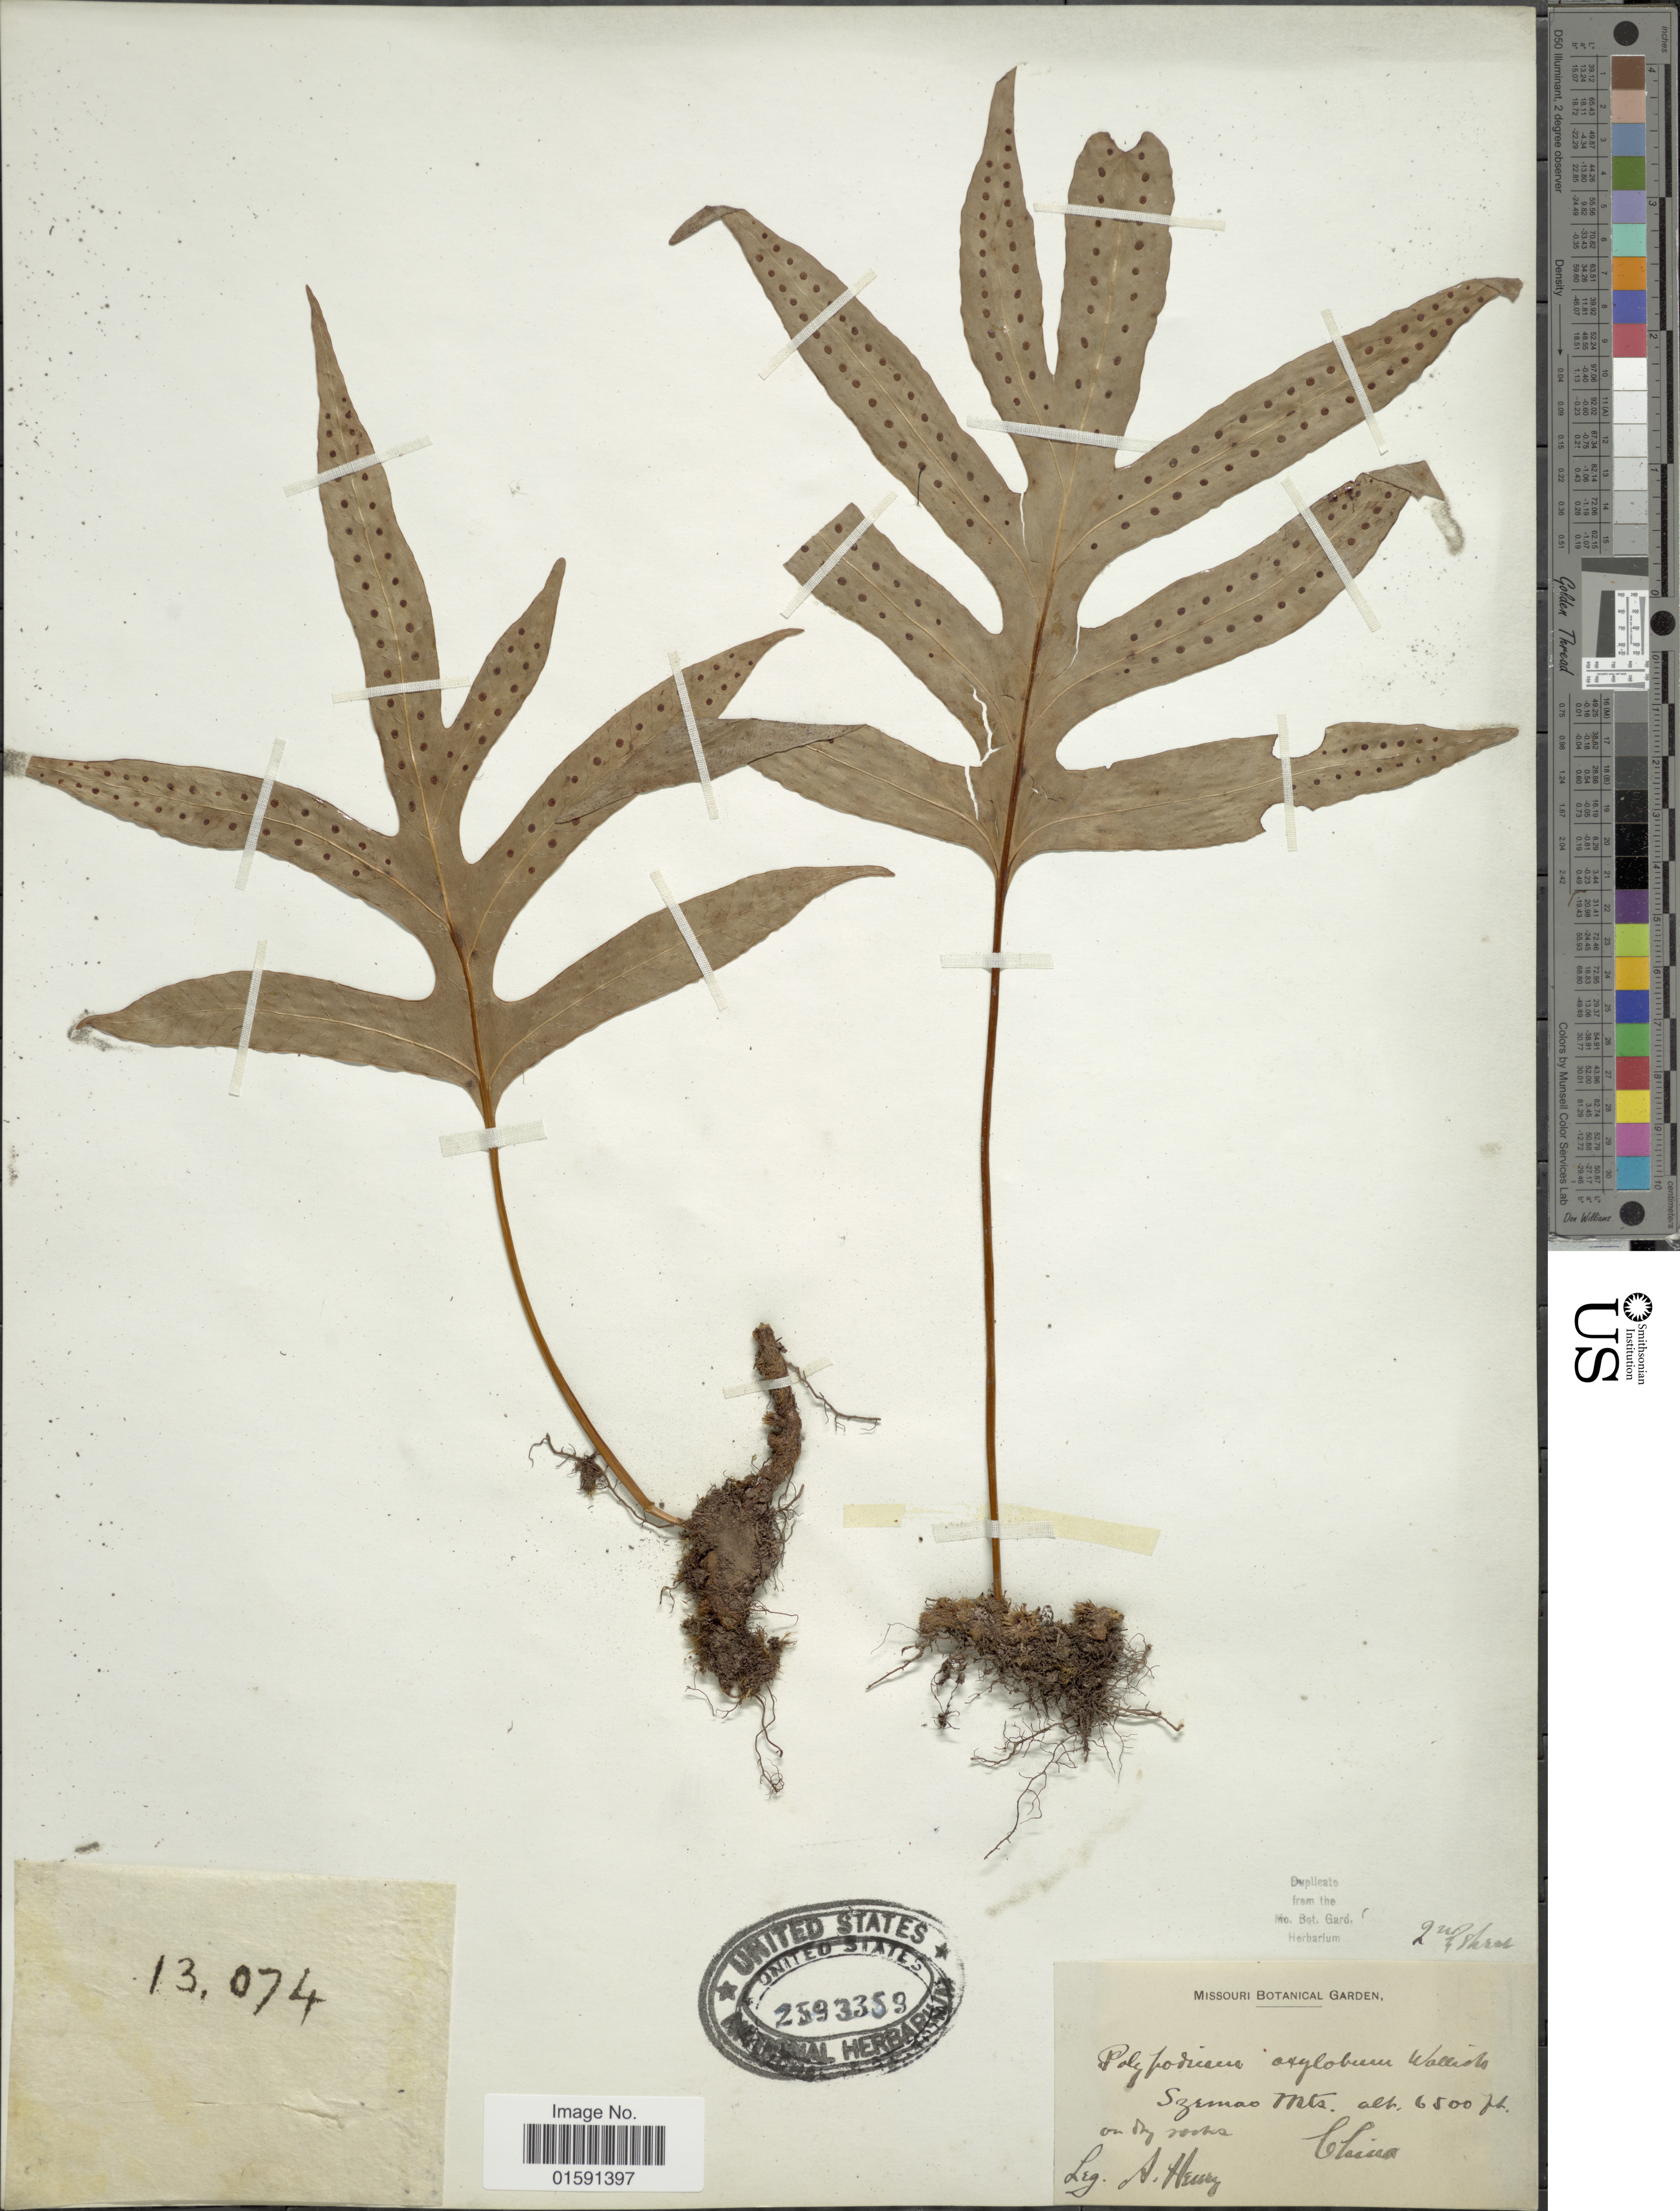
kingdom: Plantae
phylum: Tracheophyta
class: Polypodiopsida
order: Polypodiales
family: Polypodiaceae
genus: Selliguea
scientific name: Selliguea oxyloba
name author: (Wall. ex Kunze) Fraser-Jenk.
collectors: A. Henry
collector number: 13074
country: China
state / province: Yunnan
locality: Szemao Mts.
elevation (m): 1981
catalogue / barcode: US 2593353